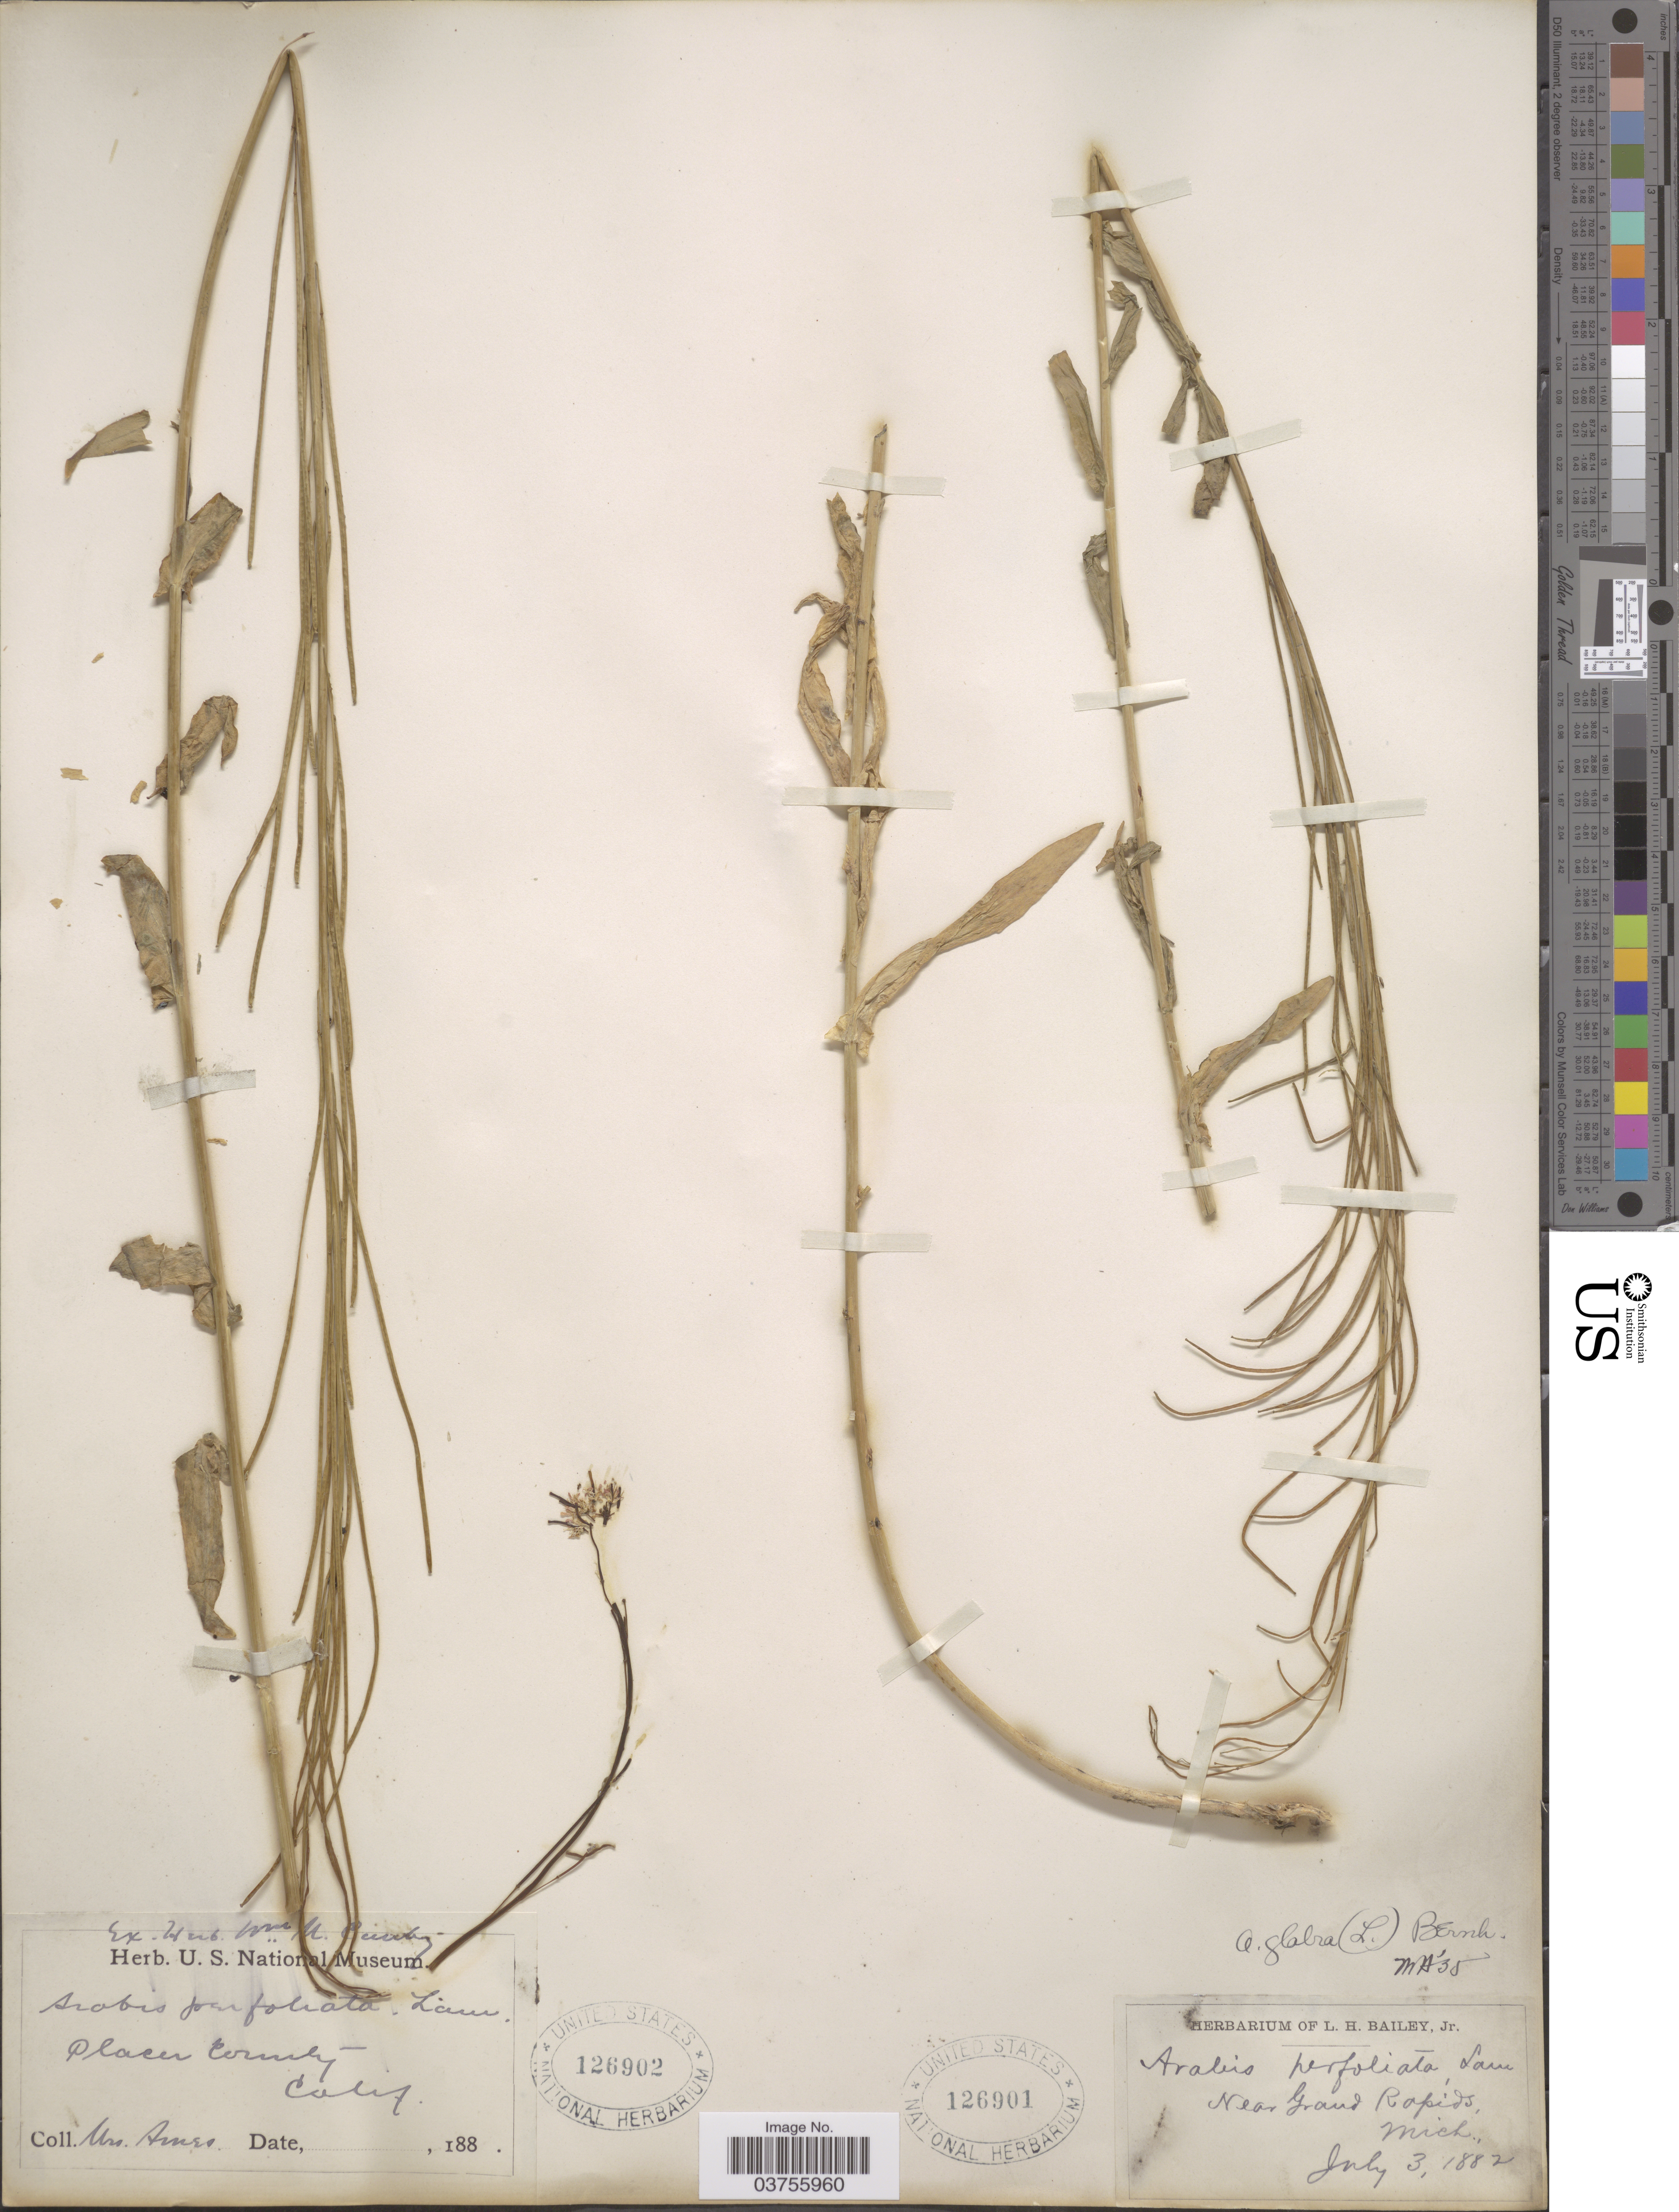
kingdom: Plantae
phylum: Tracheophyta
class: Magnoliopsida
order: Brassicales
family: Brassicaceae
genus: Turritis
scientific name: Turritis glabra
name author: L.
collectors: -- Ames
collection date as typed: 188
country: United States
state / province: California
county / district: Placer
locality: Placer County.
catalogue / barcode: US 126902